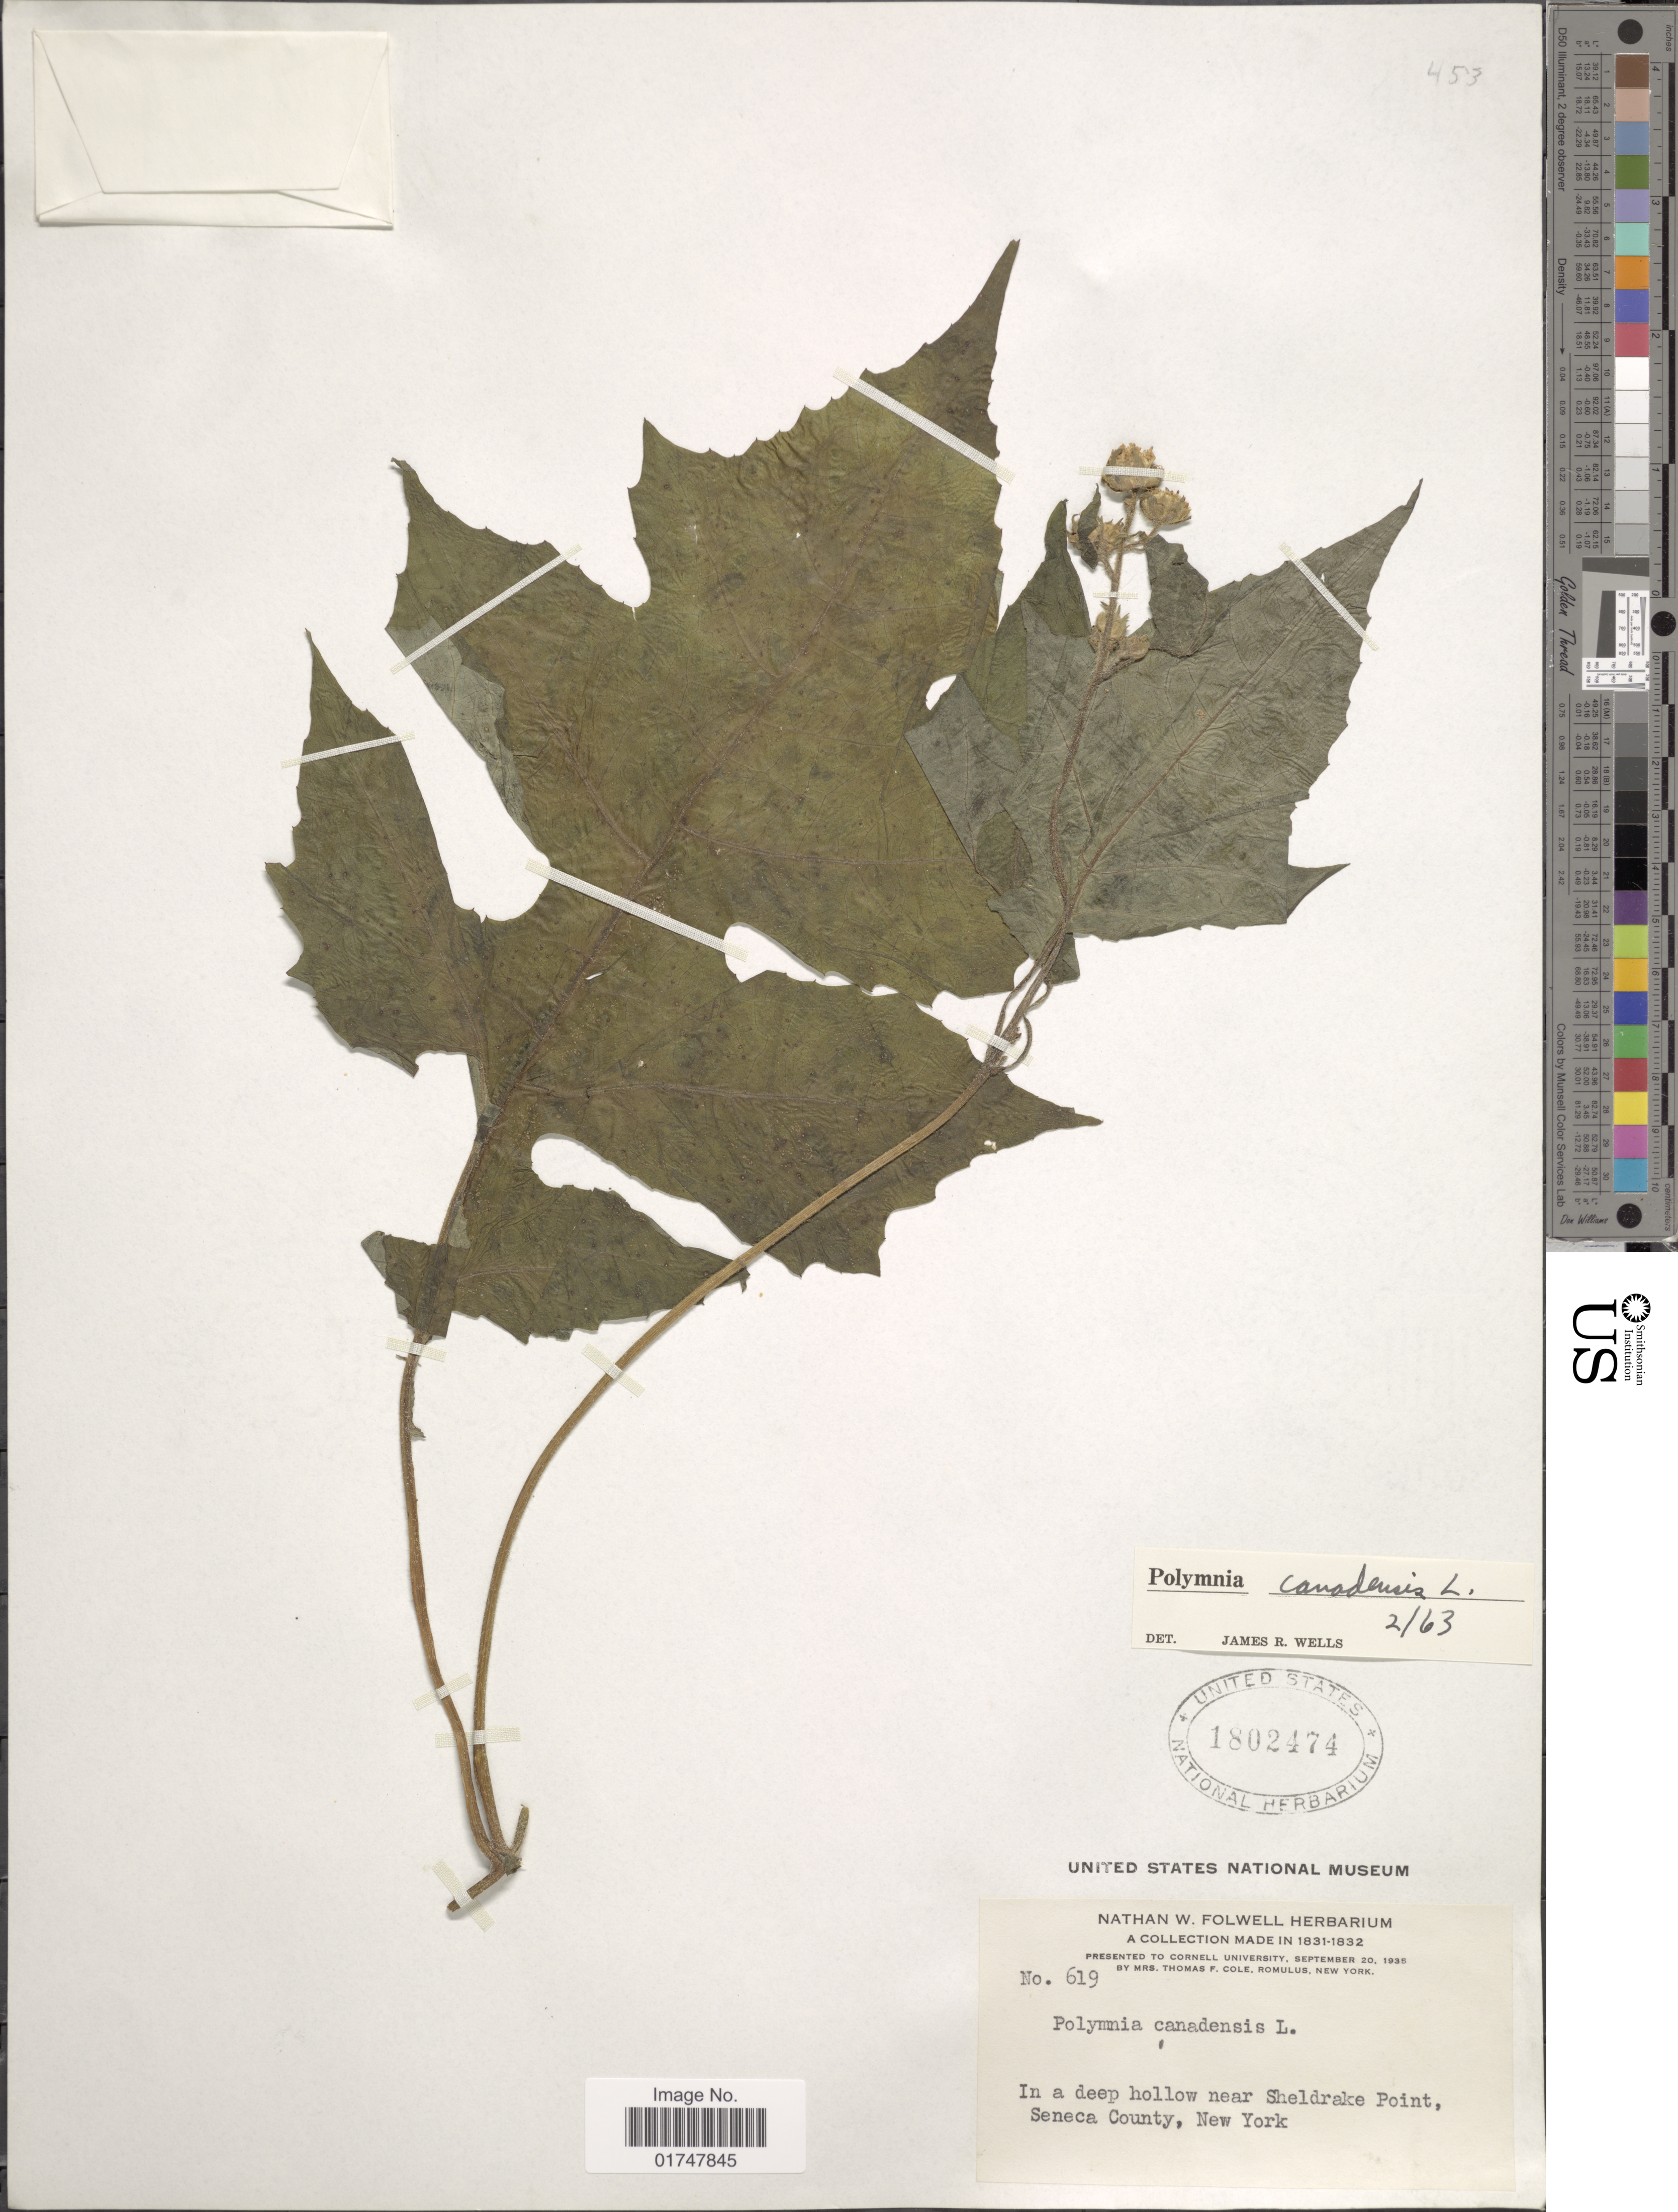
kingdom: Plantae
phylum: Tracheophyta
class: Magnoliopsida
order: Asterales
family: Asteraceae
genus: Polymnia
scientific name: Polymnia canadensis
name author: L.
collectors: ex herb. Nathan W. Folwell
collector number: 619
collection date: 1831/1832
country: United States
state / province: New York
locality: In a deep hollow near Sheldrake Point, Seneca County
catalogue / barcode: US 1802474